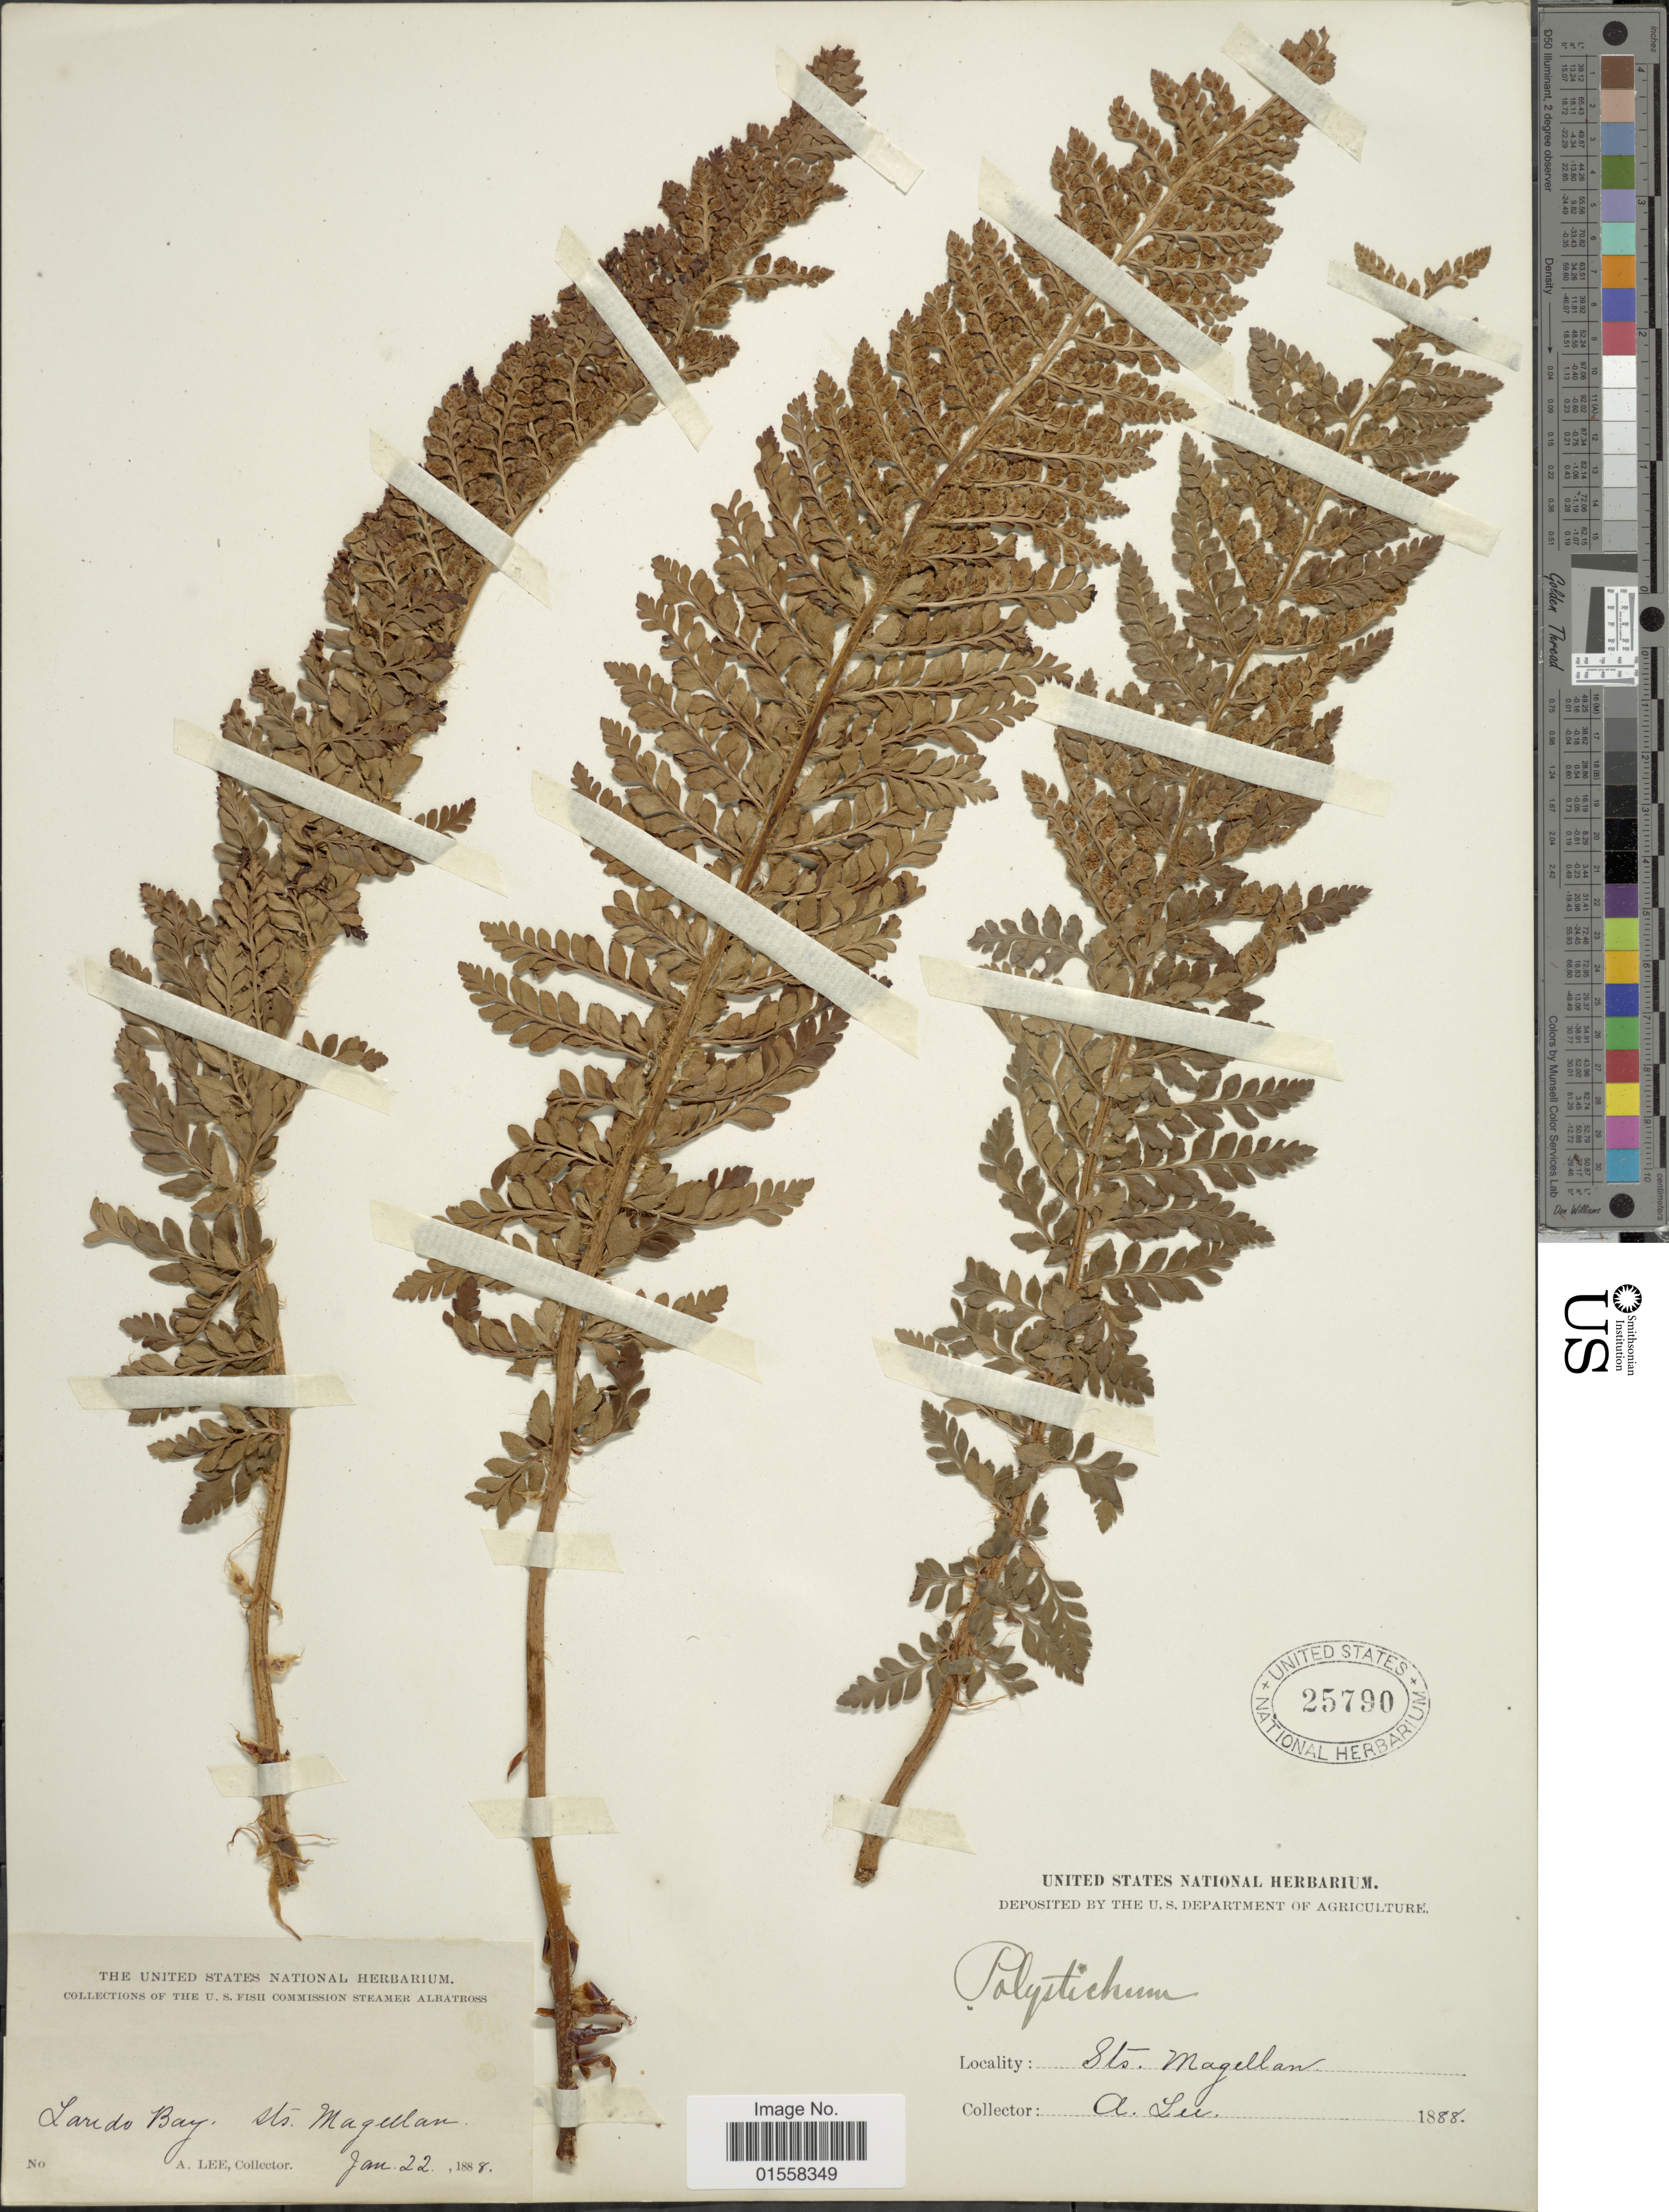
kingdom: Plantae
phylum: Tracheophyta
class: Polypodiopsida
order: Polypodiales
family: Dryopteridaceae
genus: Polystichum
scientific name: Polystichum mohrioides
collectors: A. Lee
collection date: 1888-01-22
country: Chile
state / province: Magallanes y de la Antártica Chilena (XII)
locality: Laredo Bay, Sts. Magellan.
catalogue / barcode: US 25790